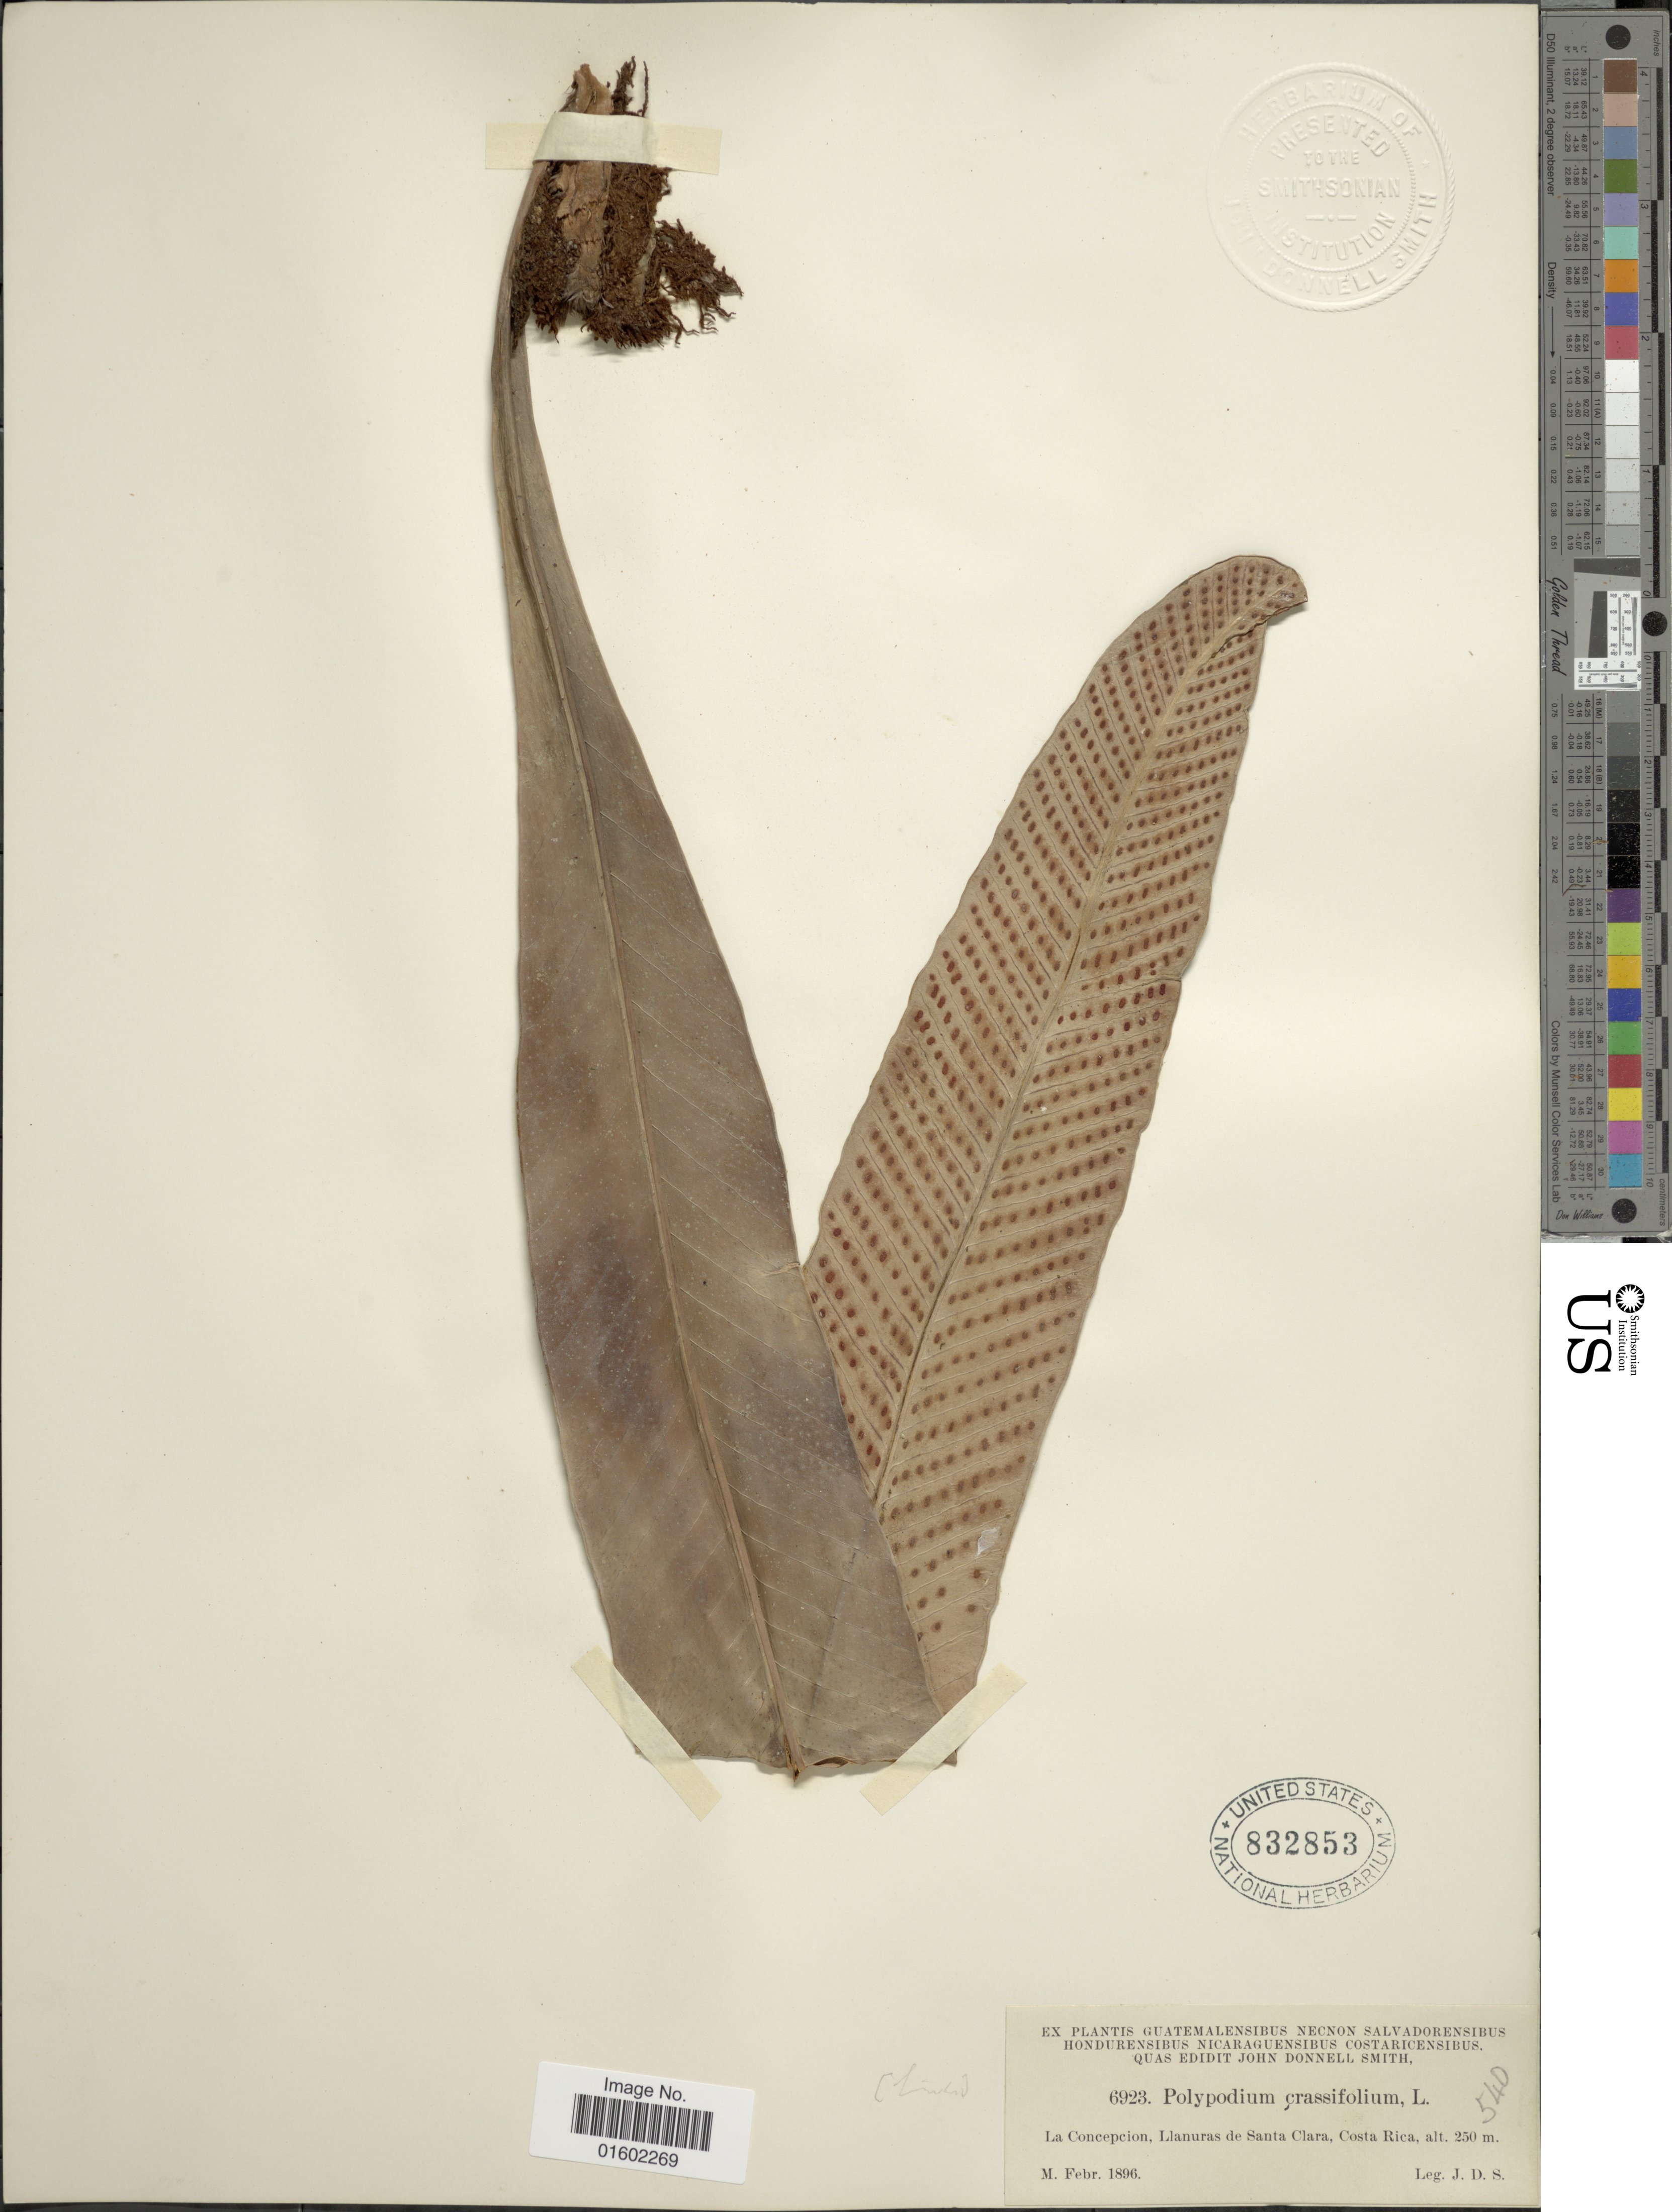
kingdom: Plantae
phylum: Tracheophyta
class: Polypodiopsida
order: Polypodiales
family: Polypodiaceae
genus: Niphidium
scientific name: Niphidium crassifolium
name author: (L.) Lellinger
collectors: J. Donnell Smith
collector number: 6923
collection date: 1896-02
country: Costa Rica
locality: La Concepcion, Llanuras de Santa Clara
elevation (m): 250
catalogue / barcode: US 832853